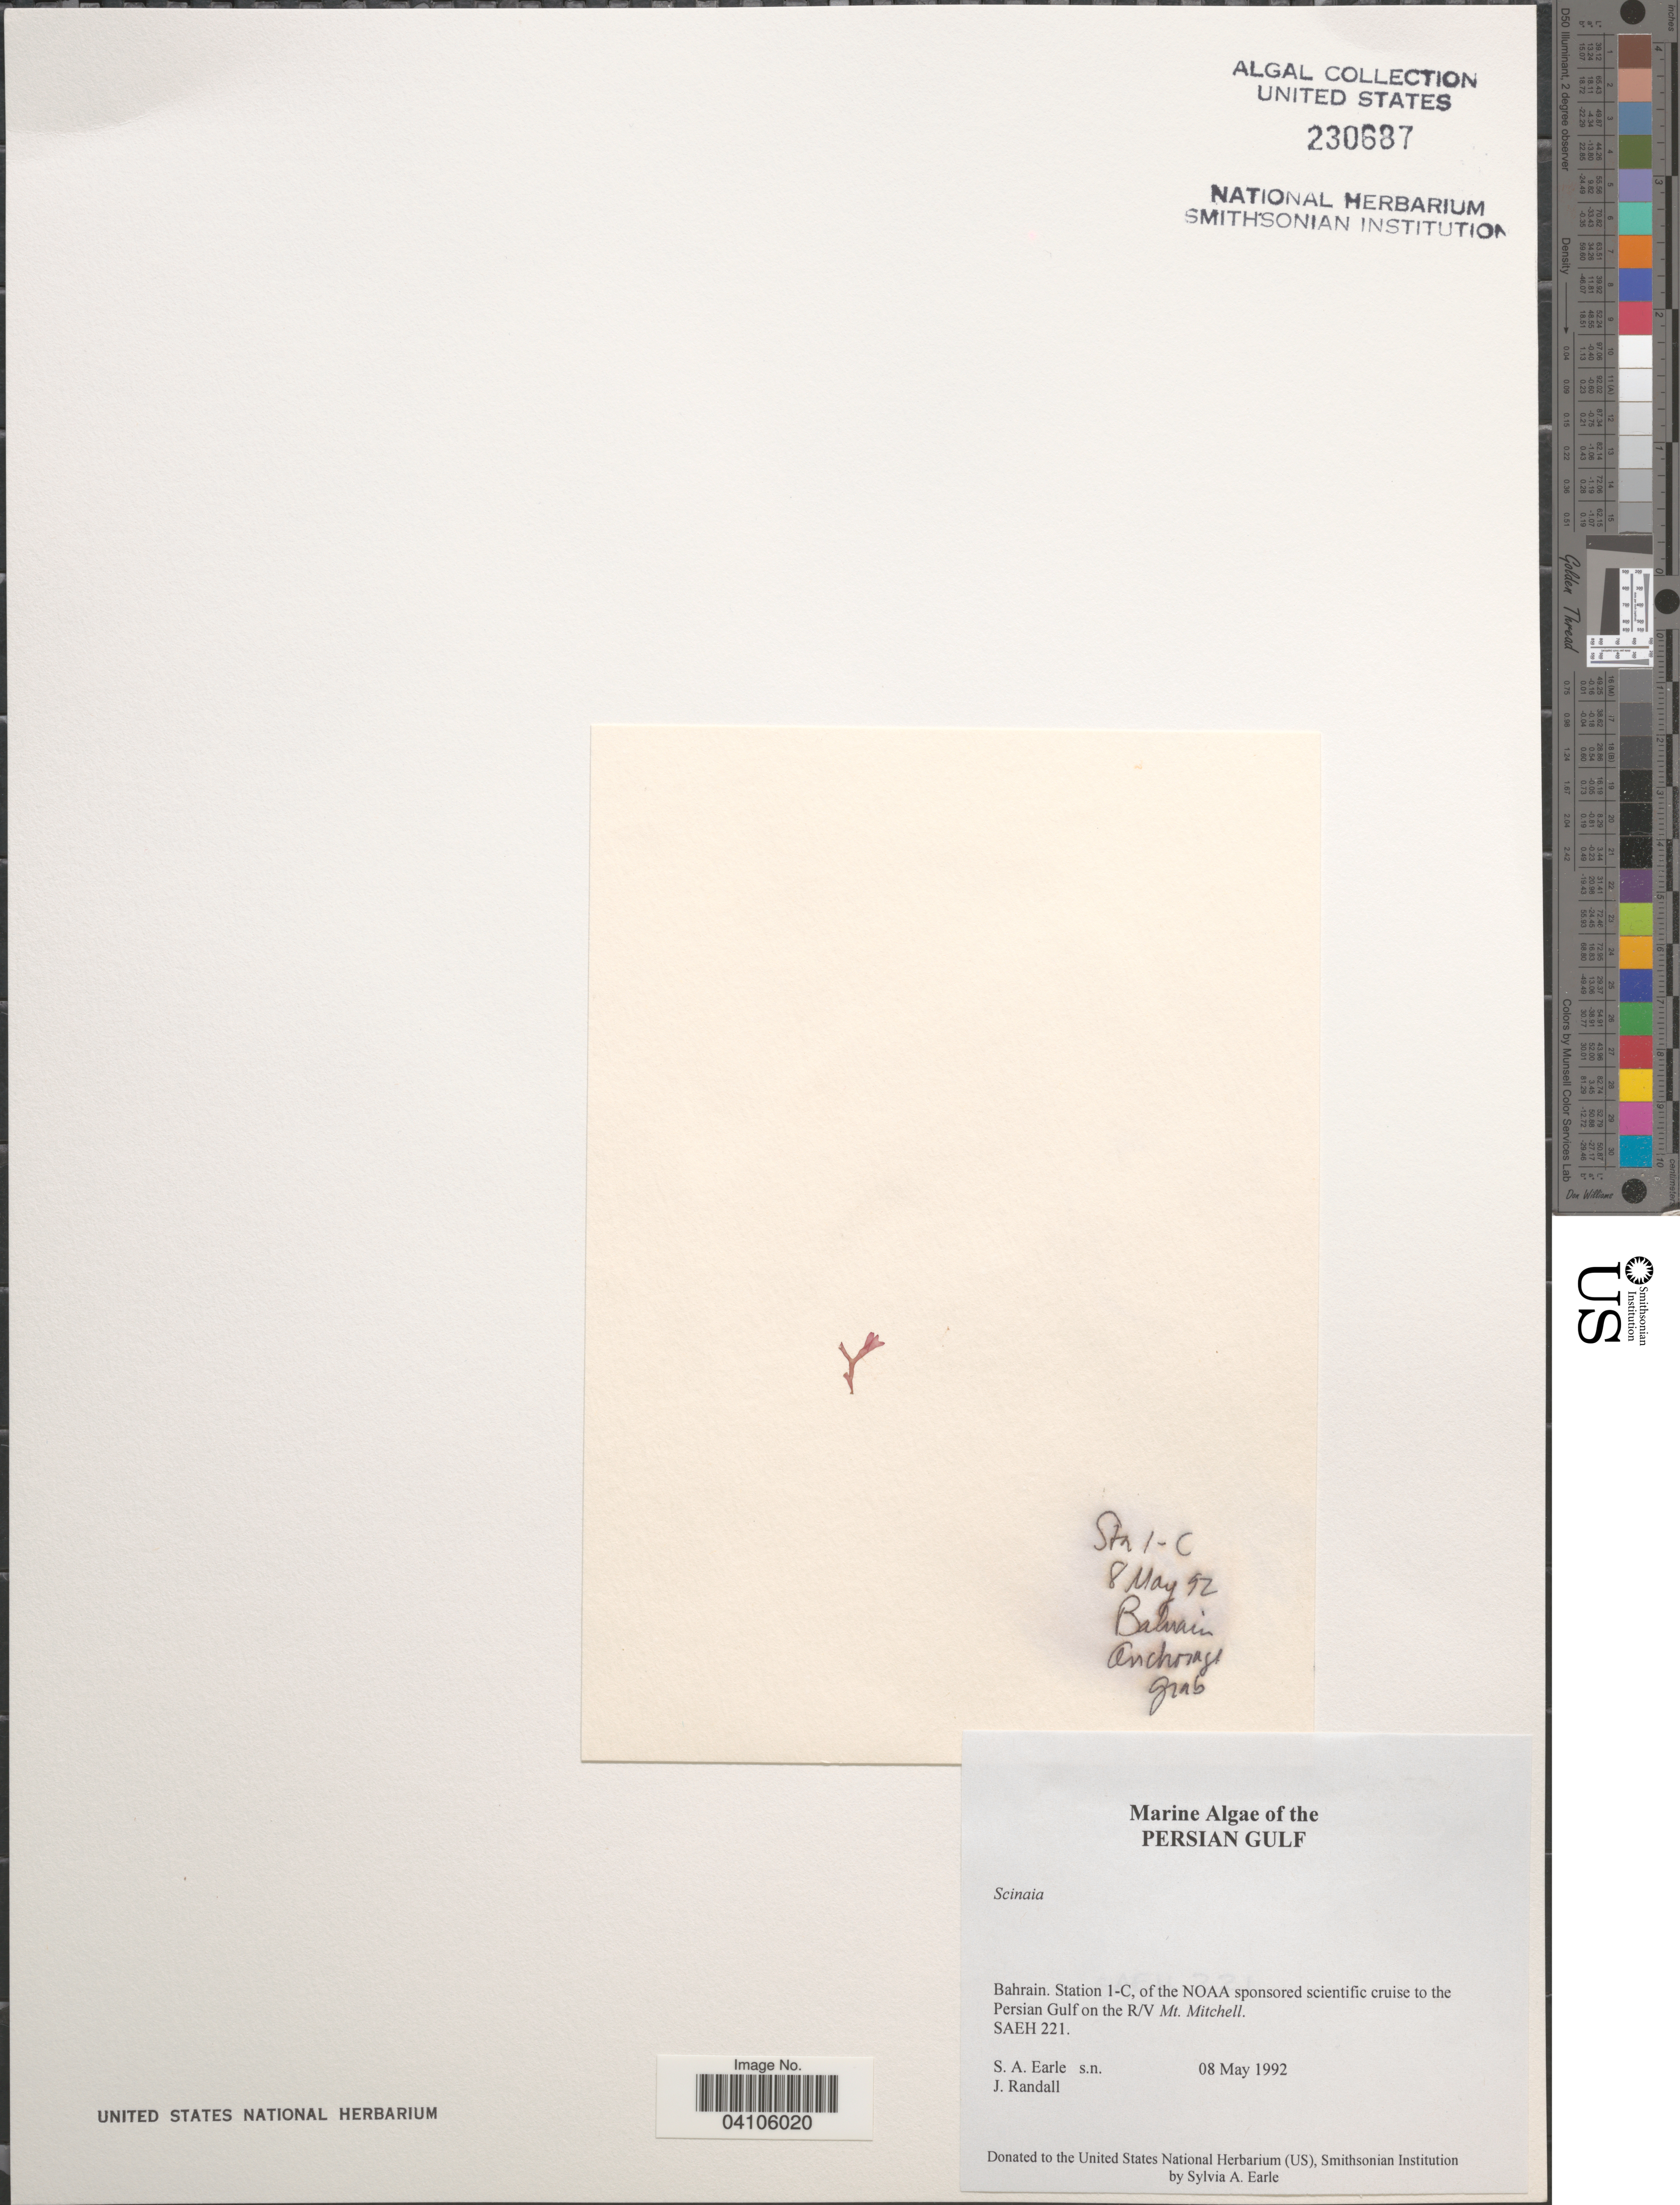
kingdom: Plantae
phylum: Rhodophyta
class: Florideophyceae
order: Nemaliales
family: Scinaiaceae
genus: Scinaia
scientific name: Scinaia sp.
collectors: S. A. Earle & J. Randall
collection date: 1992-05-08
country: Bahrain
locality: Persian Gulf. Station 1-C, of the NOAA sponsored scientific cruise to the Persian Gulf on the R/V Mt. Mitchell. Anchorage grab.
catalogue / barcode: US 230687